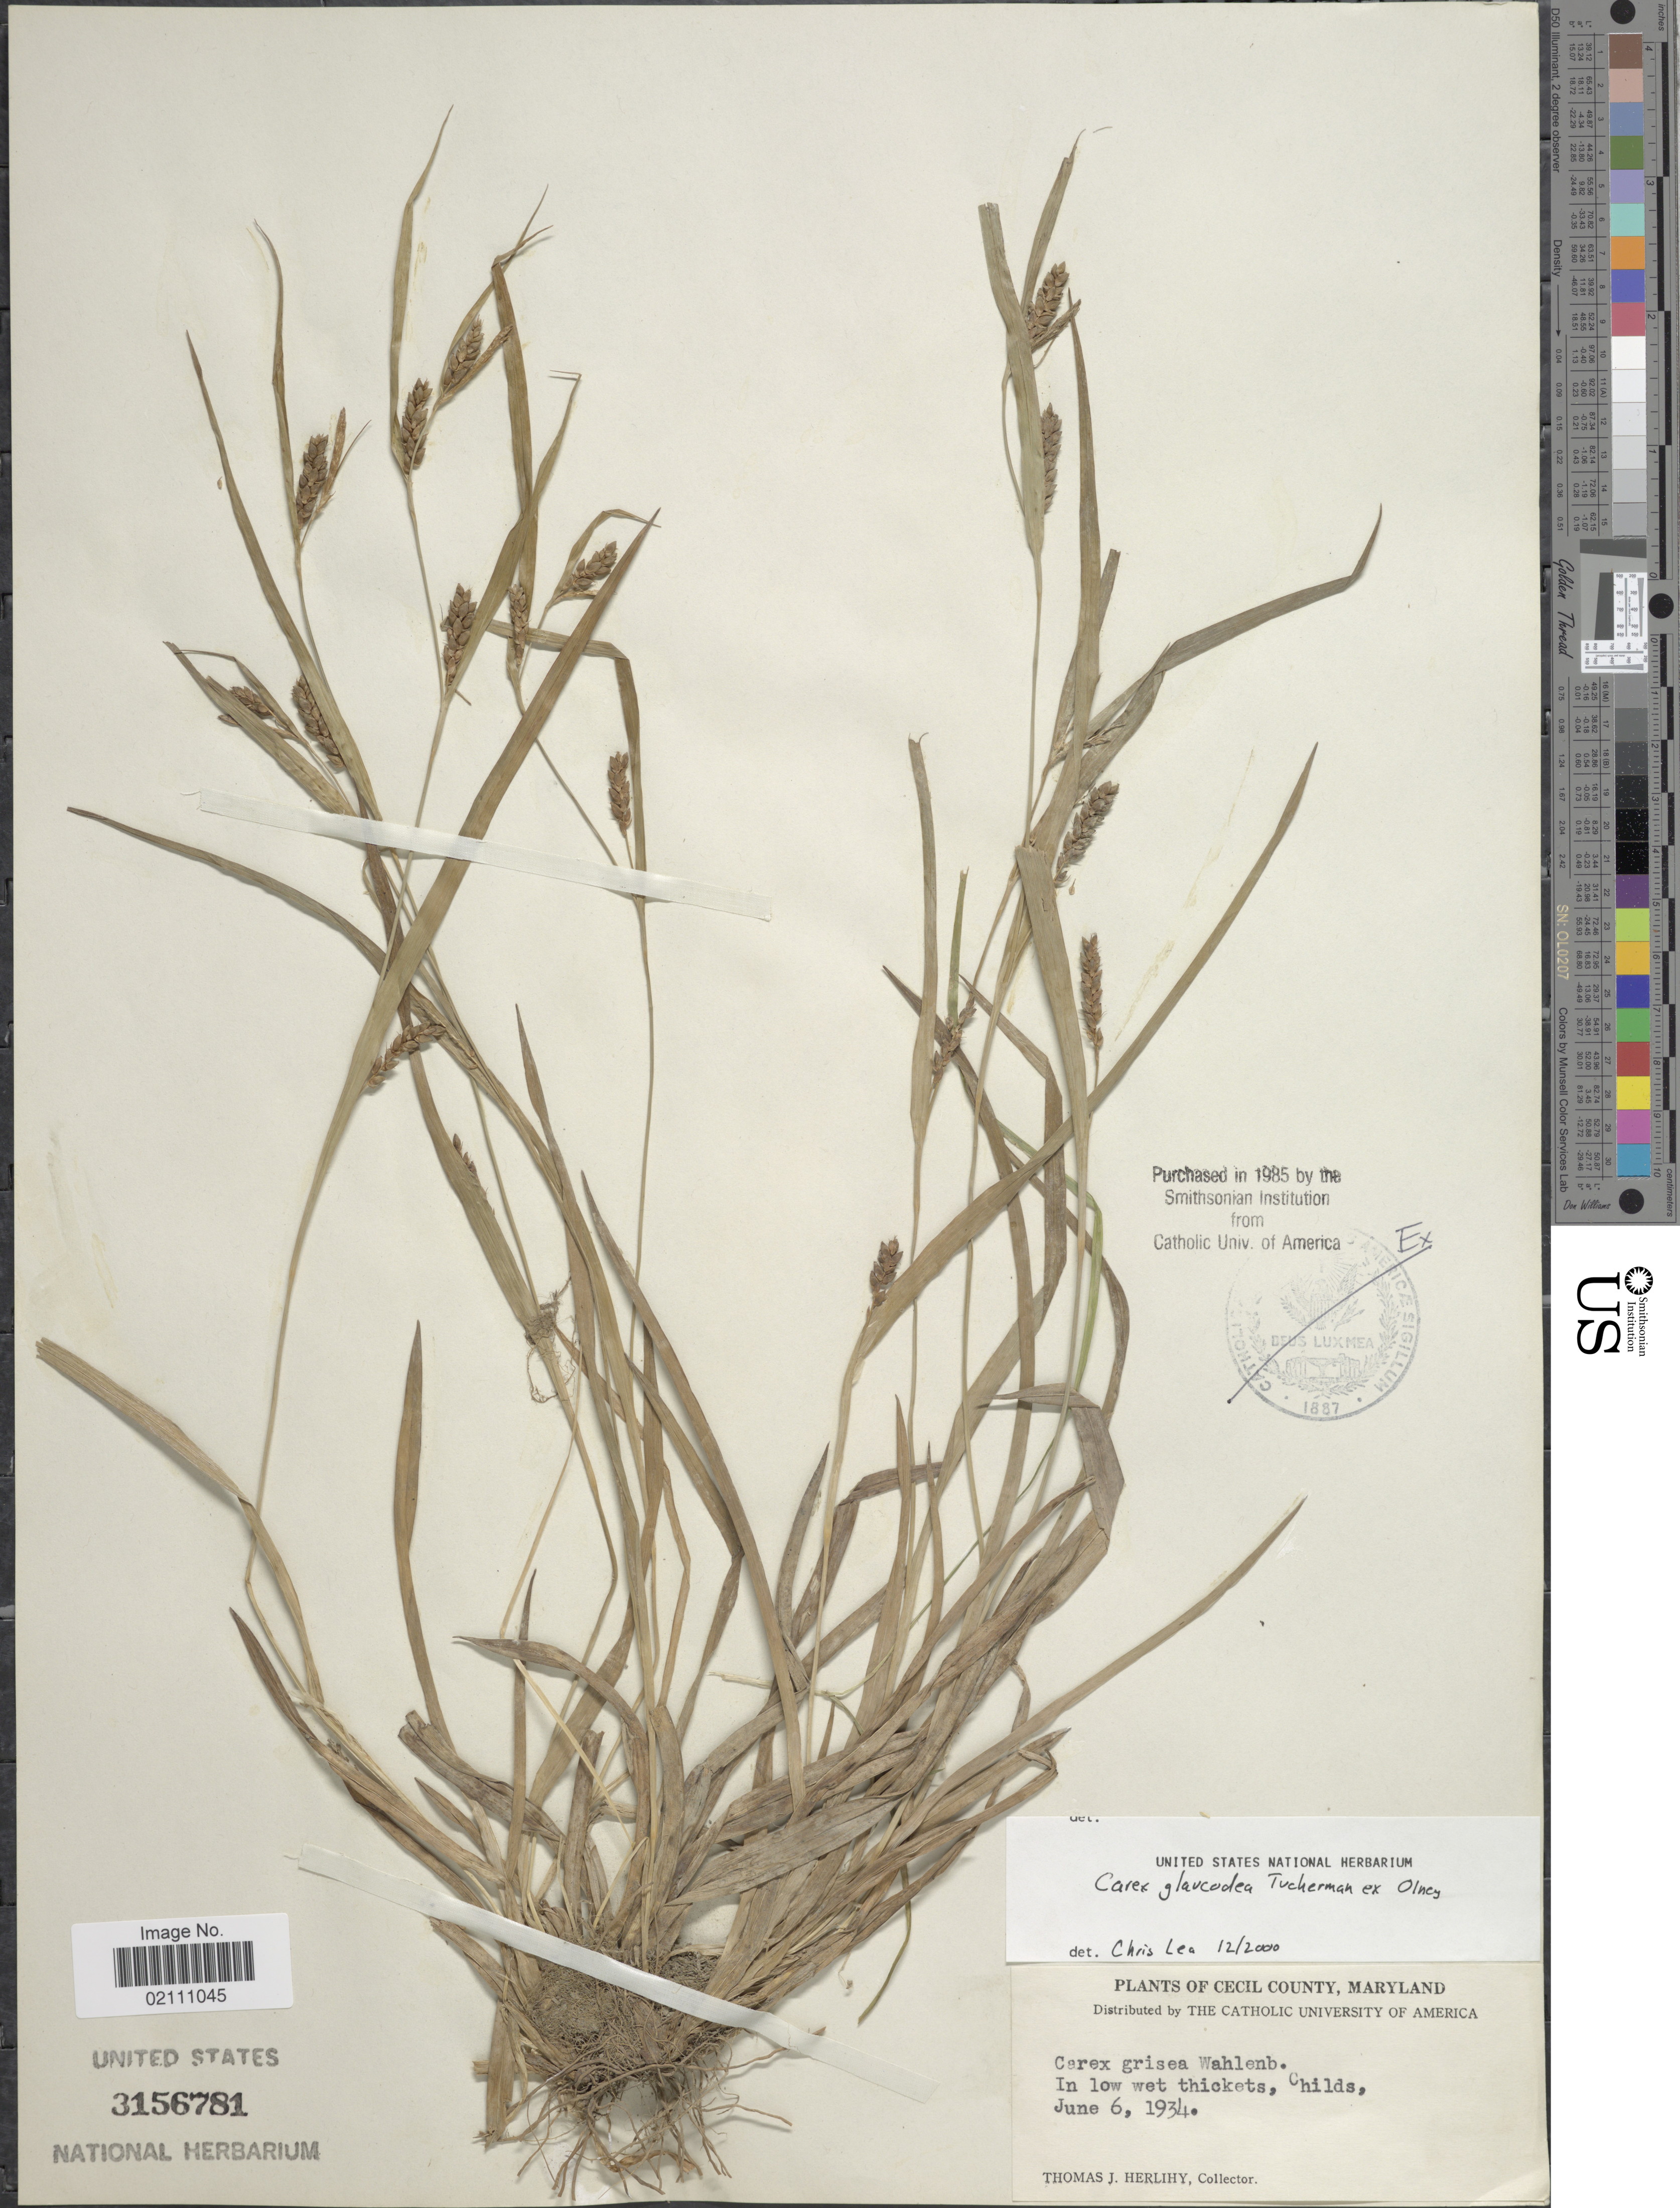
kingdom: Plantae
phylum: Tracheophyta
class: Liliopsida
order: Poales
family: Cyperaceae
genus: Carex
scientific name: Carex glaucodea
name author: Tuck. ex Olney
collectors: T. Herlihy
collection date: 1934-06-06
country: United States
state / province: Maryland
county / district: Cecil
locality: Cecil County, Maryland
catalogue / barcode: US 3156781